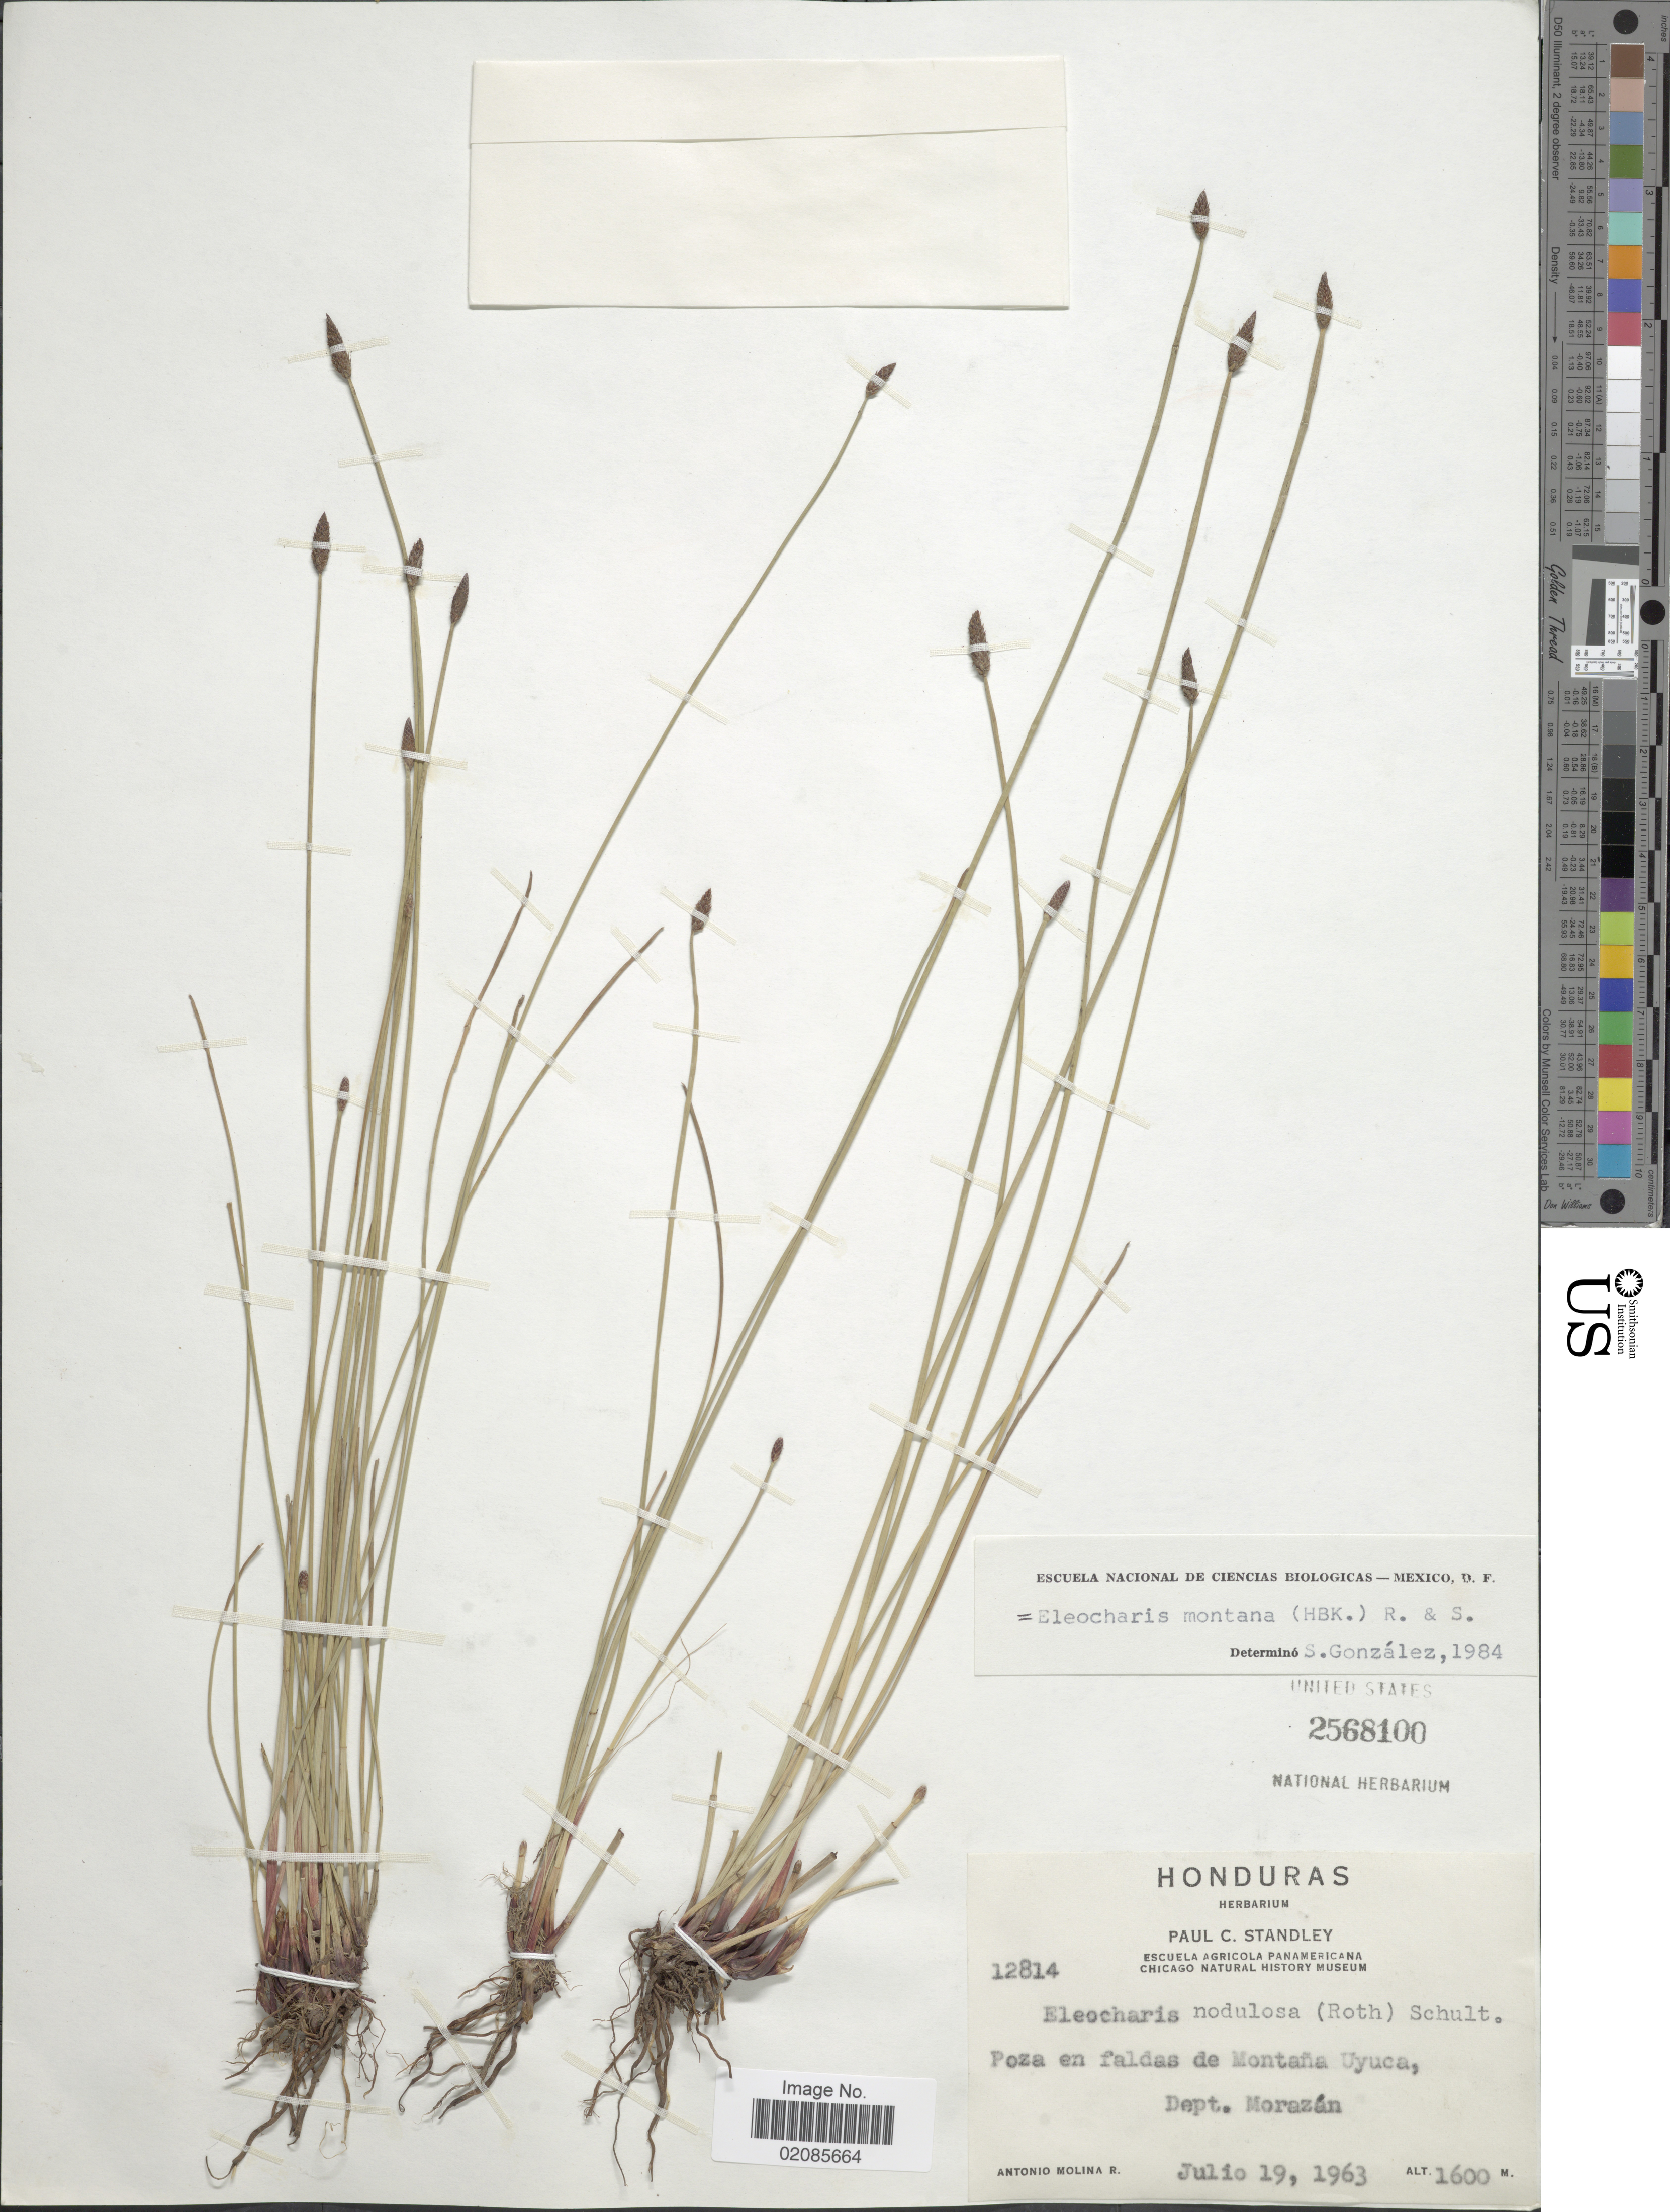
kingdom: Plantae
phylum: Tracheophyta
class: Liliopsida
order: Poales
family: Cyperaceae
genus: Eleocharis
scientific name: Eleocharis montana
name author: (Kunth) Roem. & Schult.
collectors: A. Molina R.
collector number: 12814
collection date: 1963-07-19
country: Honduras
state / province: Fco. Morazán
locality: Poza en faldas de Montana Yuyca, Dept. Morazan.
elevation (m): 1600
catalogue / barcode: US 2568100